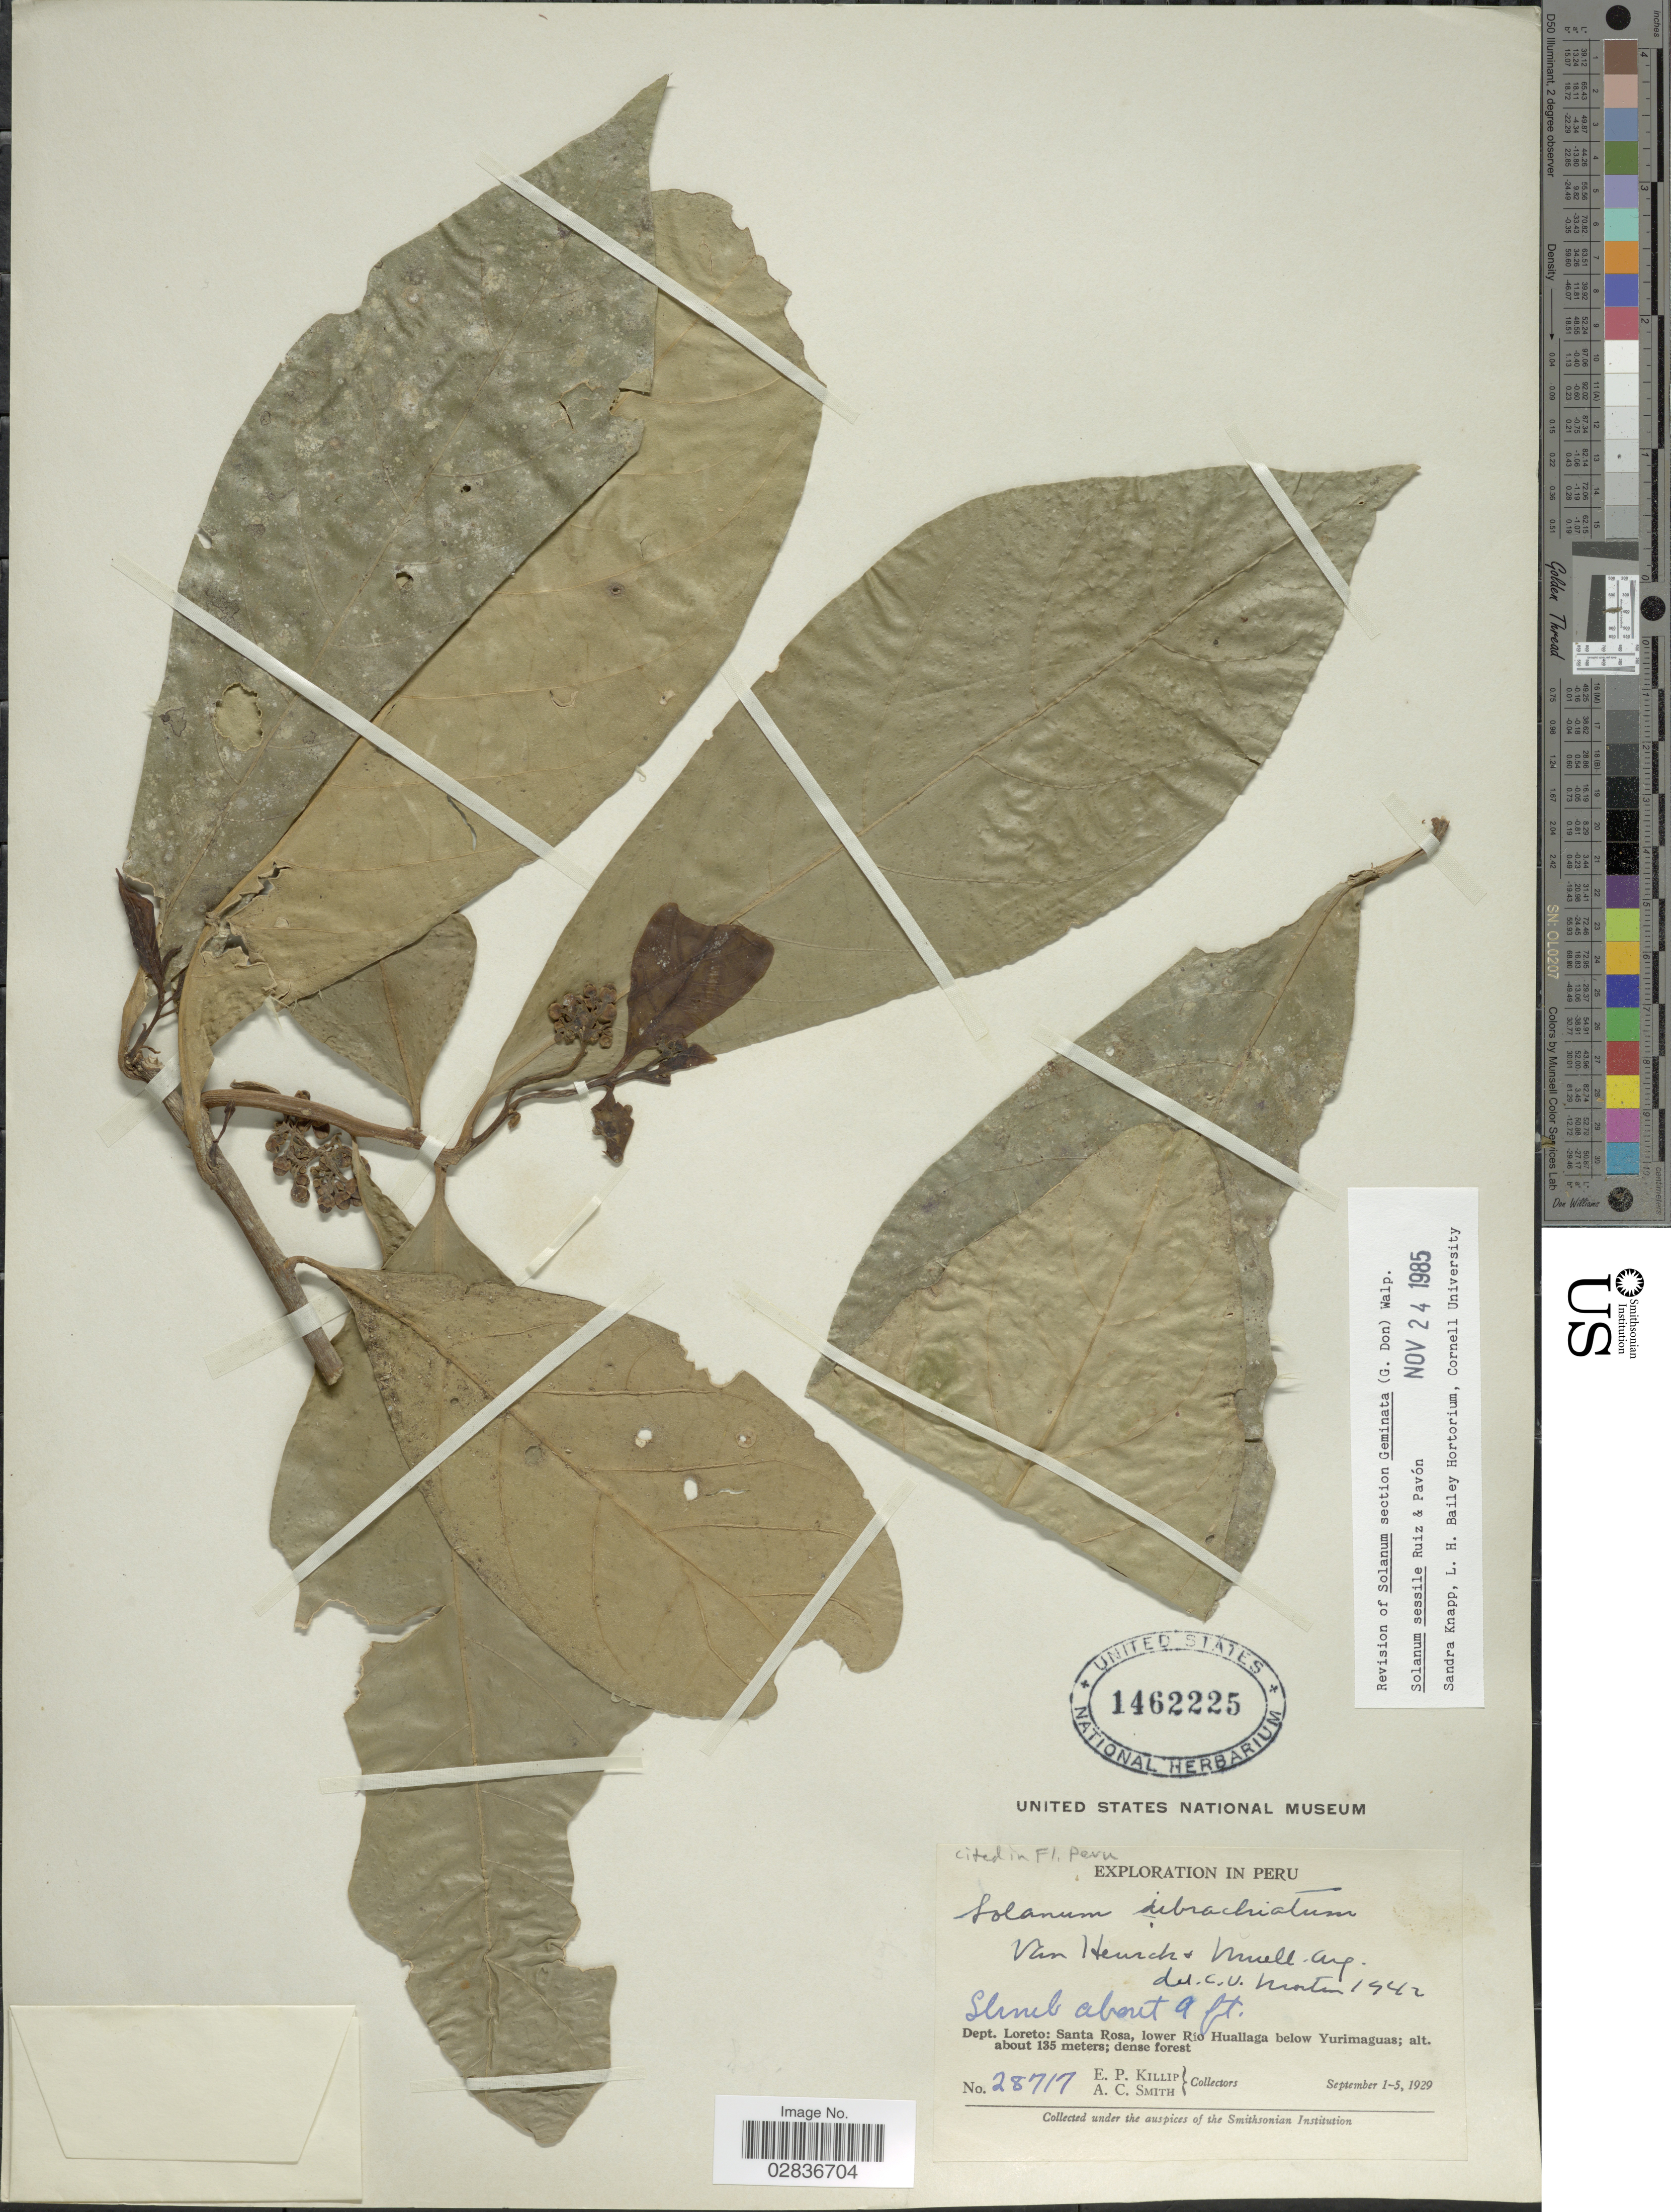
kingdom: Plantae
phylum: Tracheophyta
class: Magnoliopsida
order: Solanales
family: Solanaceae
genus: Solanum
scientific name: Solanum sessile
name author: Dunal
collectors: E. P. Killip & A. C. Smith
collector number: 28717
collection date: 1929-09-01/1929-09-05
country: Peru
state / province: Loreto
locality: Dept. Loreto: Santa Rosa, lower Río Huallaga below Yurimaguas.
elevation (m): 135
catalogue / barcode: US 1462225